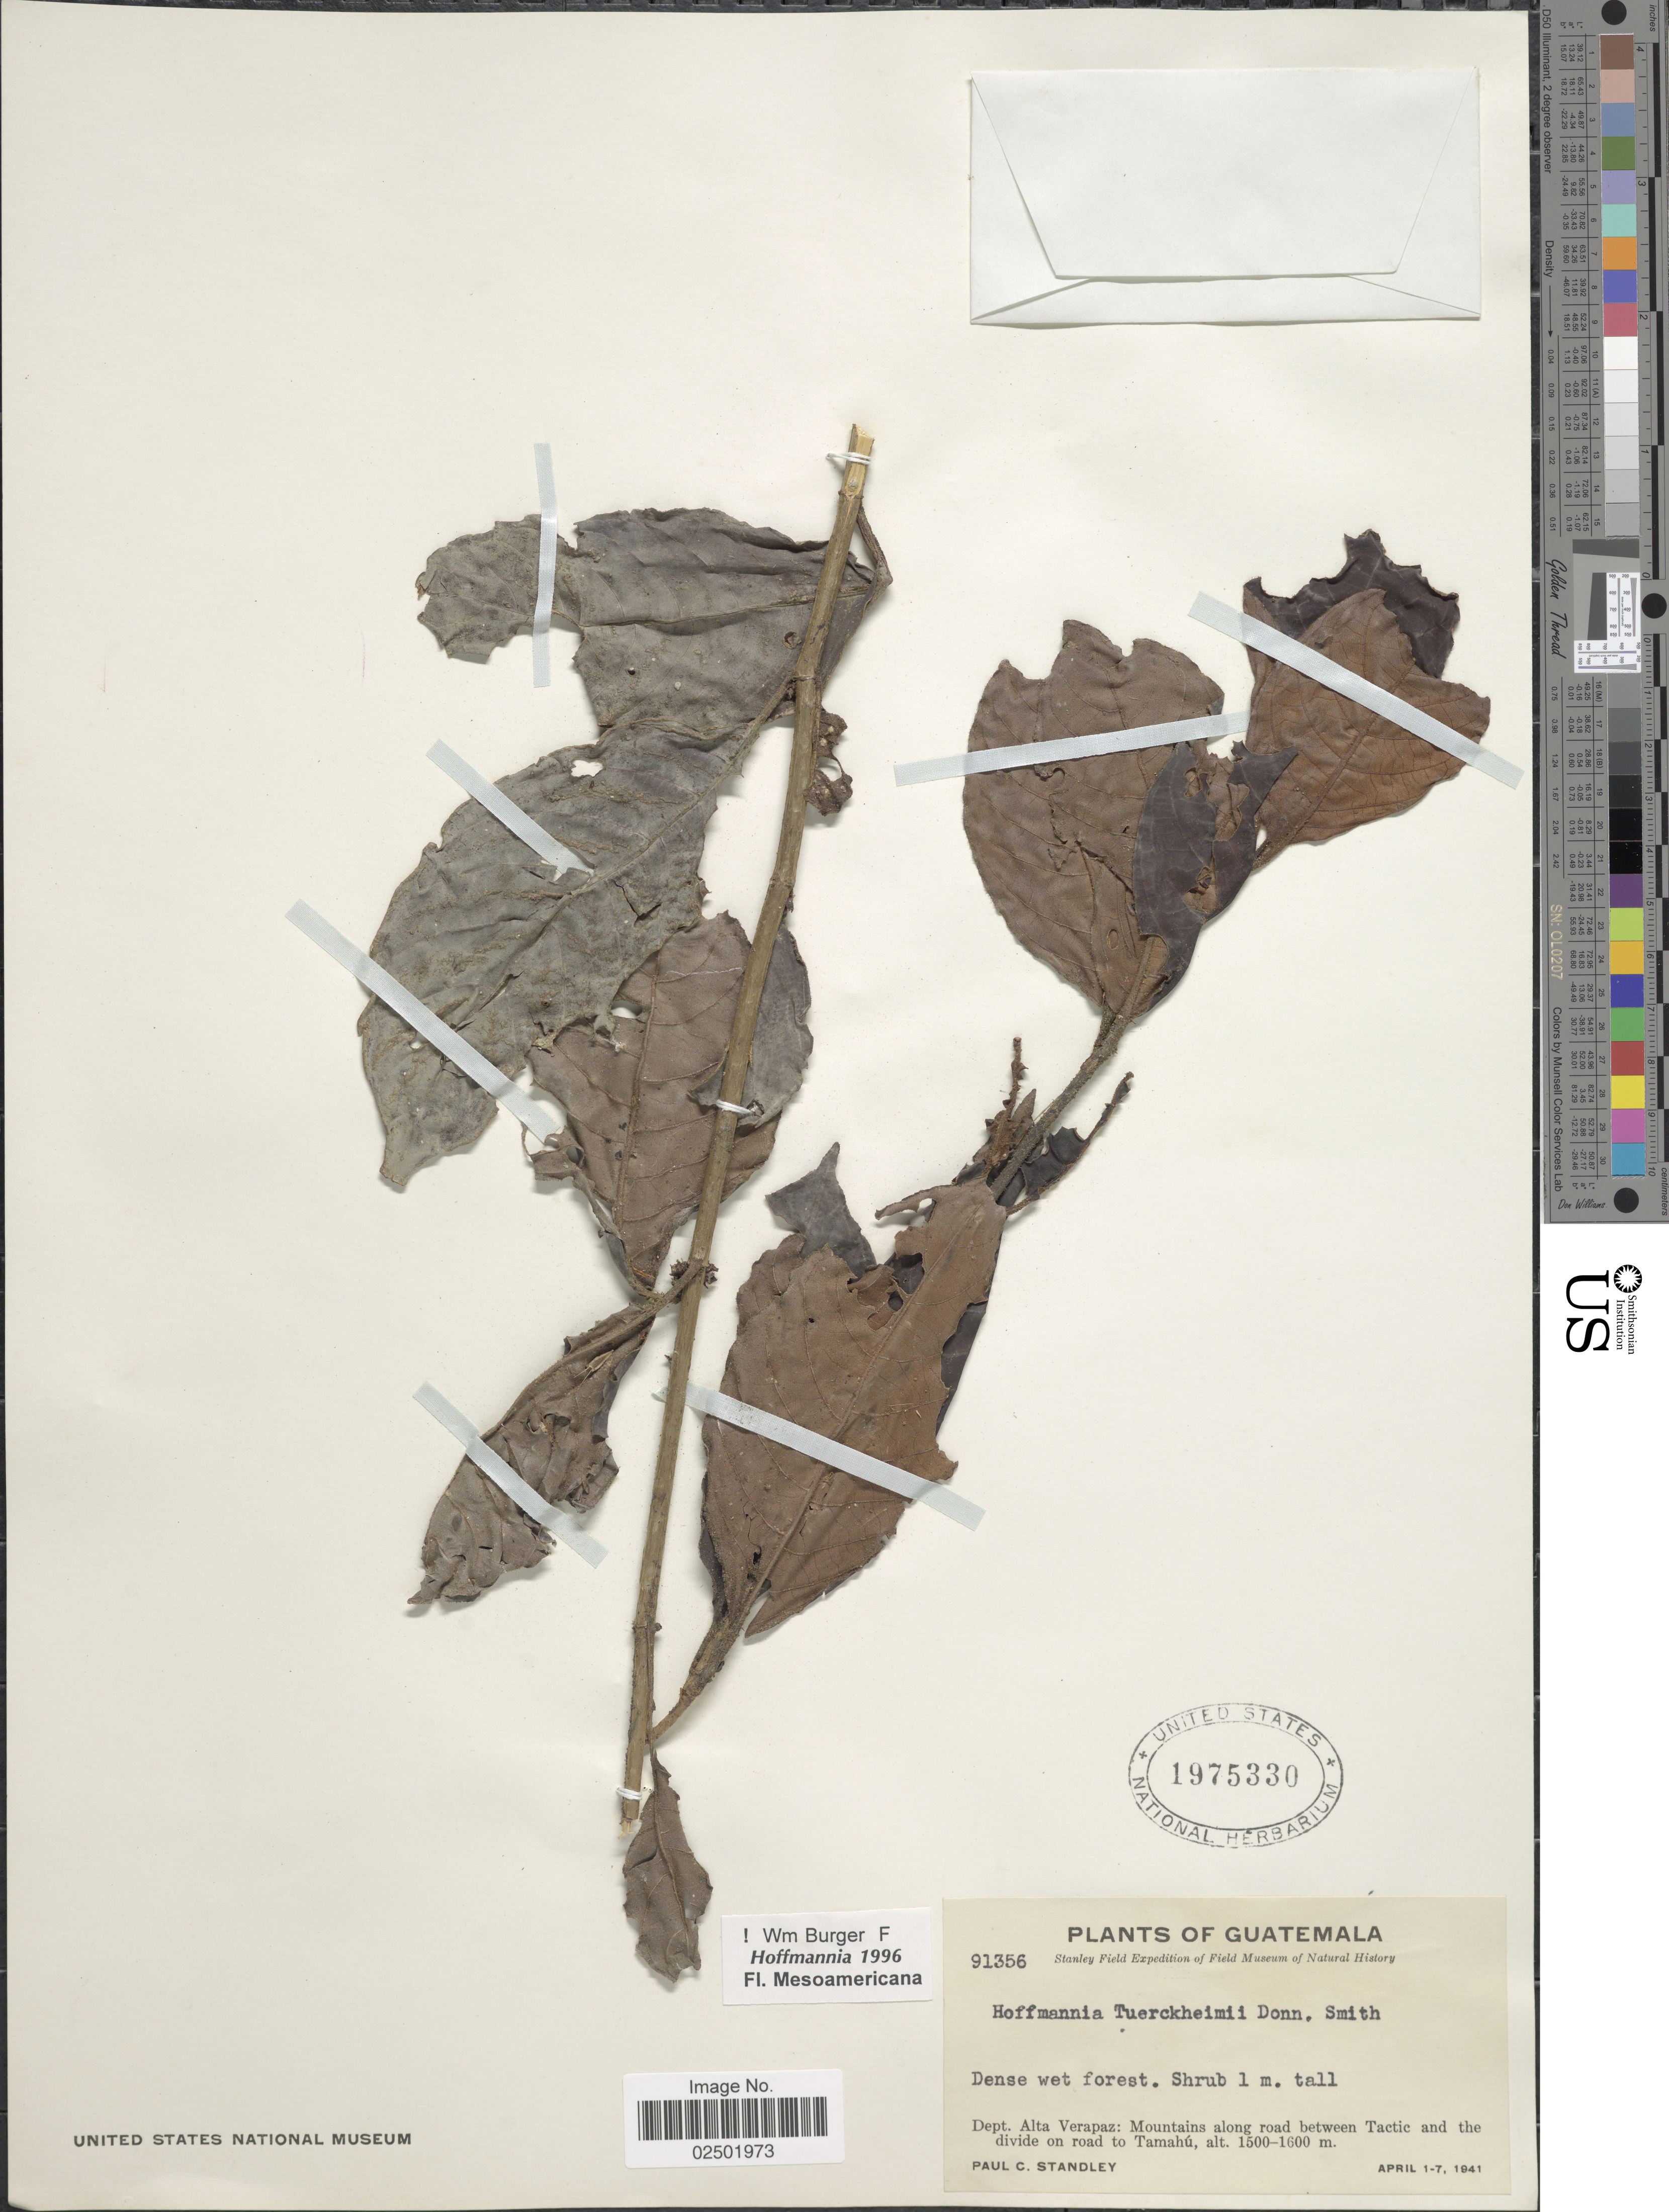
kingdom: Plantae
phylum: Tracheophyta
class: Magnoliopsida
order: Gentianales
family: Rubiaceae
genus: Hoffmannia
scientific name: Hoffmannia tuerckheimii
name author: Donn. Sm.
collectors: P. C. Standley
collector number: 91356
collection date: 1941-04-01/1941-04-07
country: Guatemala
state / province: Alta Verapaz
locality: along road between Tactic and the divide on road to Tamahu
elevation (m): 1500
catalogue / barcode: US 1975330